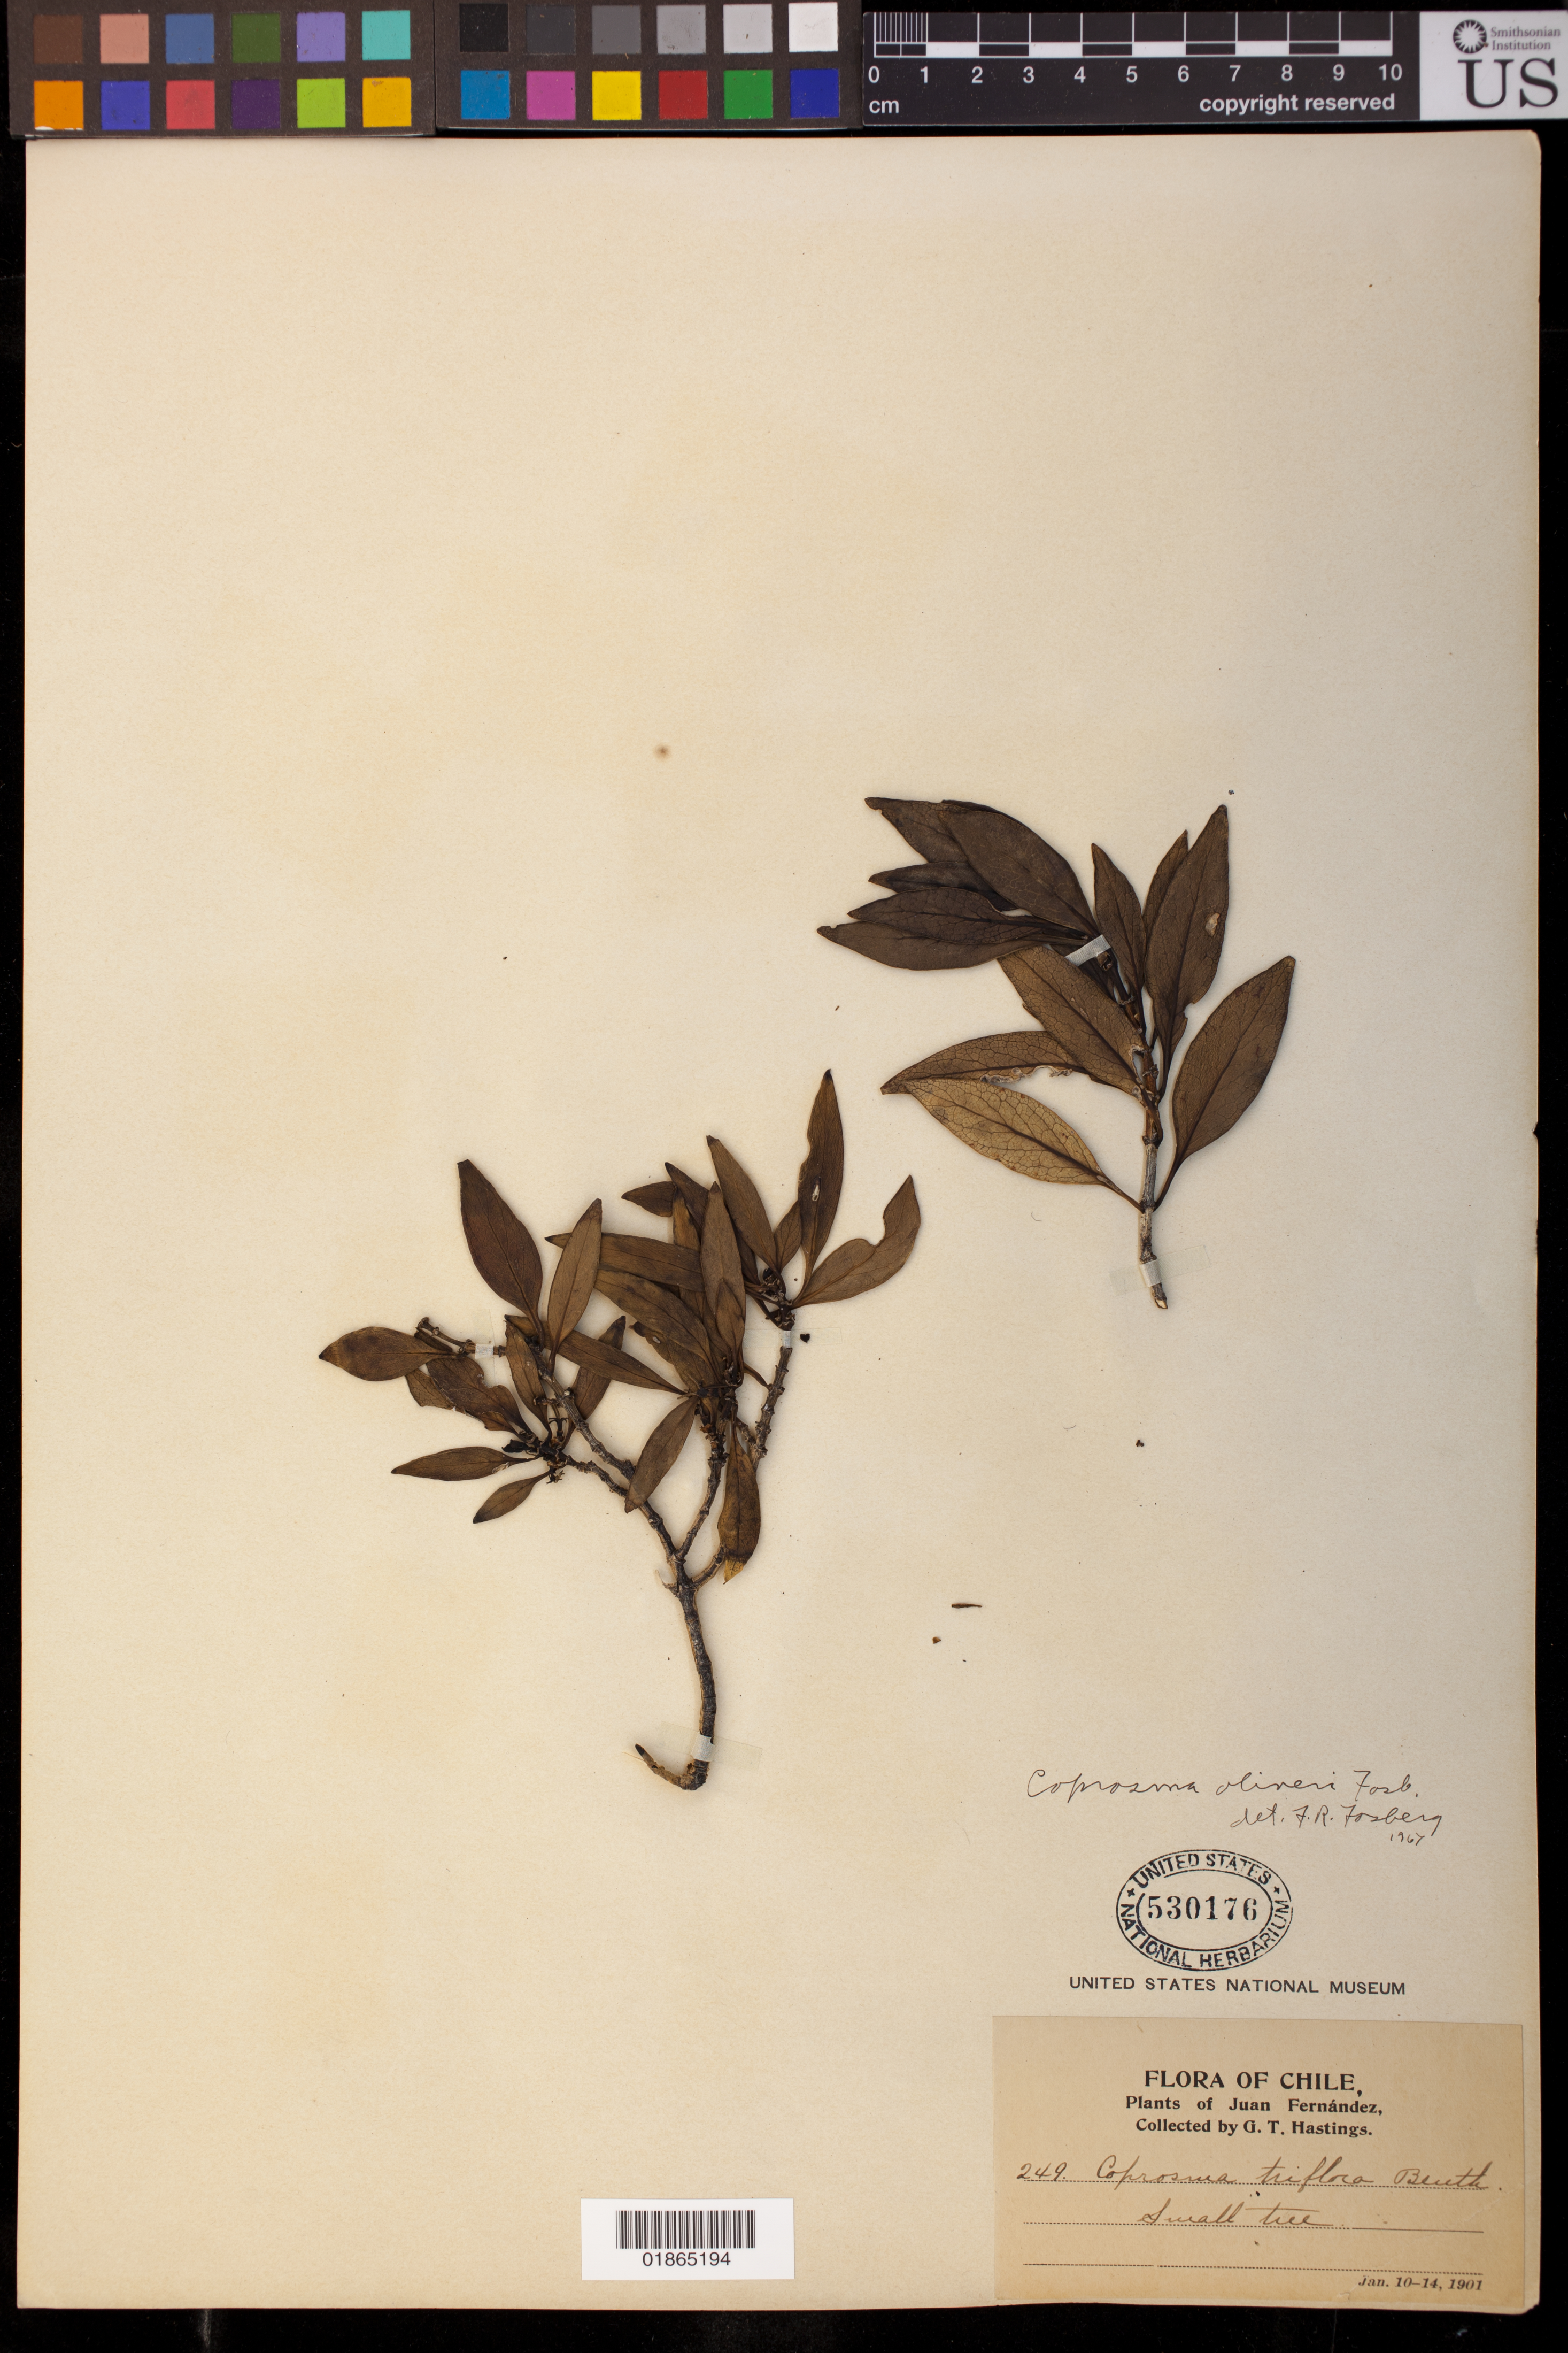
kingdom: Plantae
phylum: Tracheophyta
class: Magnoliopsida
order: Gentianales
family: Rubiaceae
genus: Coprosma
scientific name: Coprosma oliveri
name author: Fosberg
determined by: Fosberg, F. R.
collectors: G. Hastings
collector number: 249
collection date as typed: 10 Jan 1901 to 14 Jan 1901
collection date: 1901-01-10/1901-01-14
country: Chile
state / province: Valparaíso (V)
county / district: Juan Fernandez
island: Juan Fernandez Is.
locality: Juan Fernandez.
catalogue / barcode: US 530176